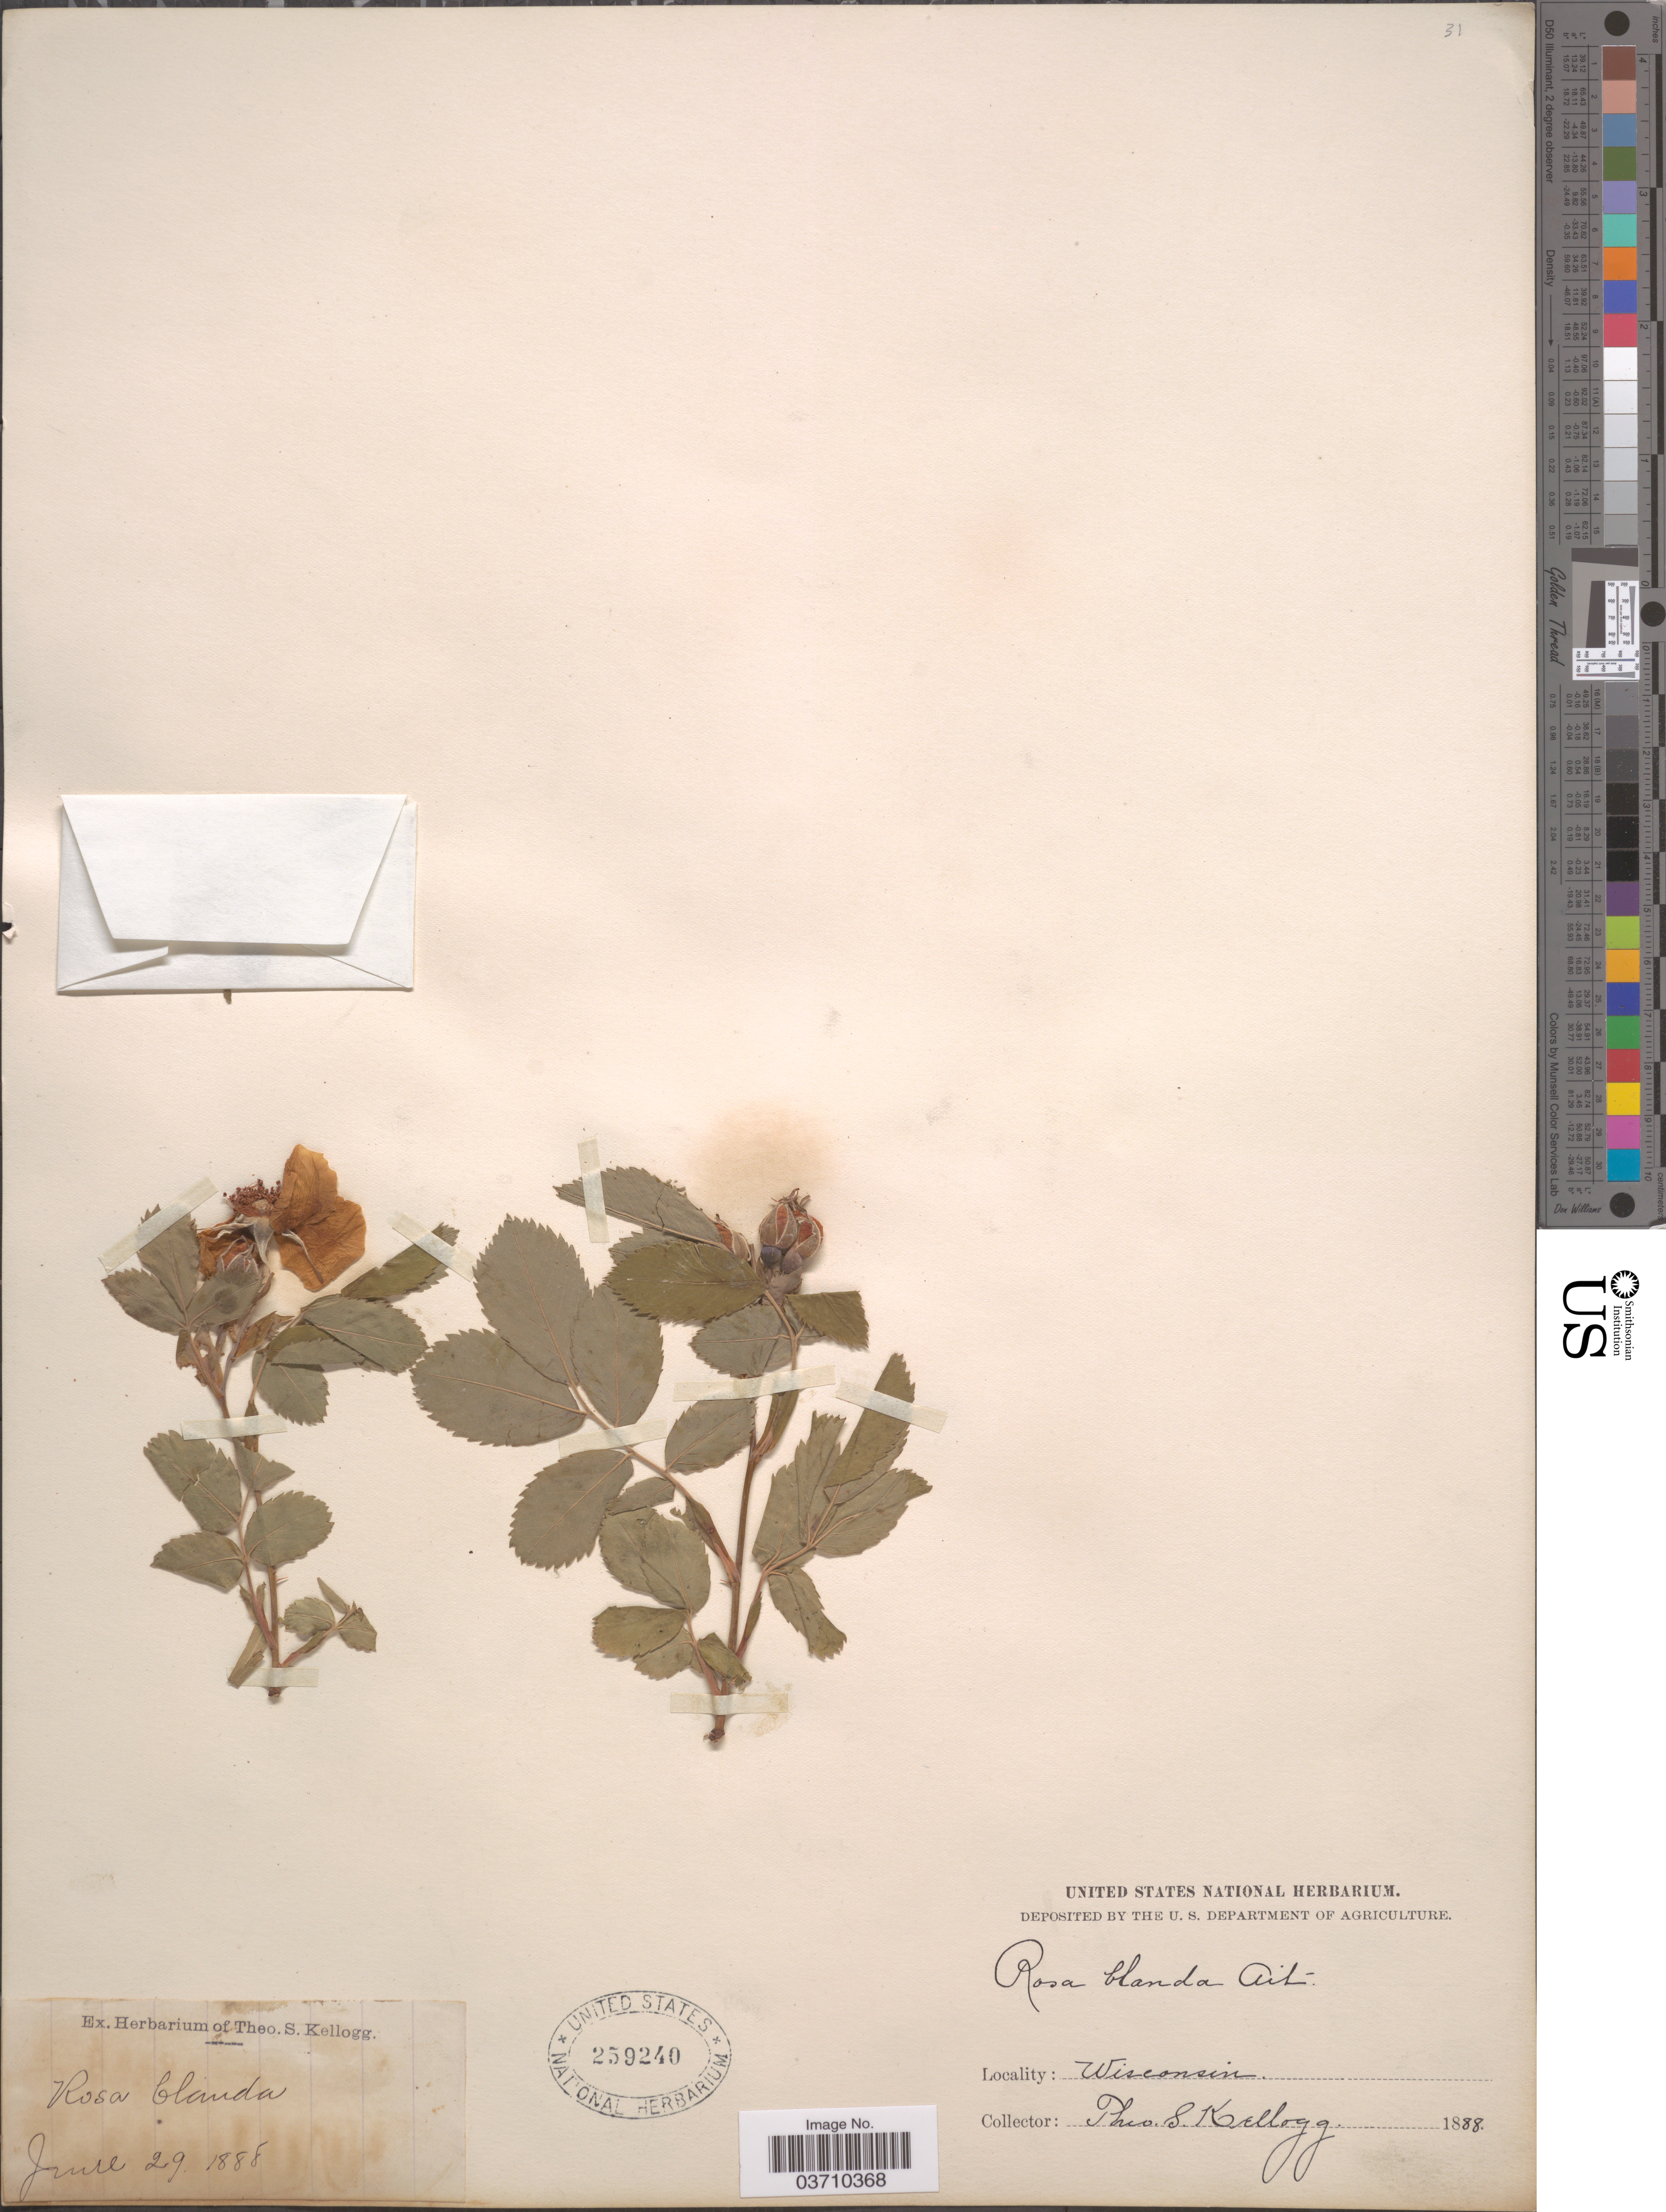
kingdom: Plantae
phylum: Tracheophyta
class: Magnoliopsida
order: Rosales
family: Rosaceae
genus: Rosa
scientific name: Rosa blanda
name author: Aiton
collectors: T. S. Kellogg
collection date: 1888-06-29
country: United States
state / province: Wisconsin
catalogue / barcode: US 259240